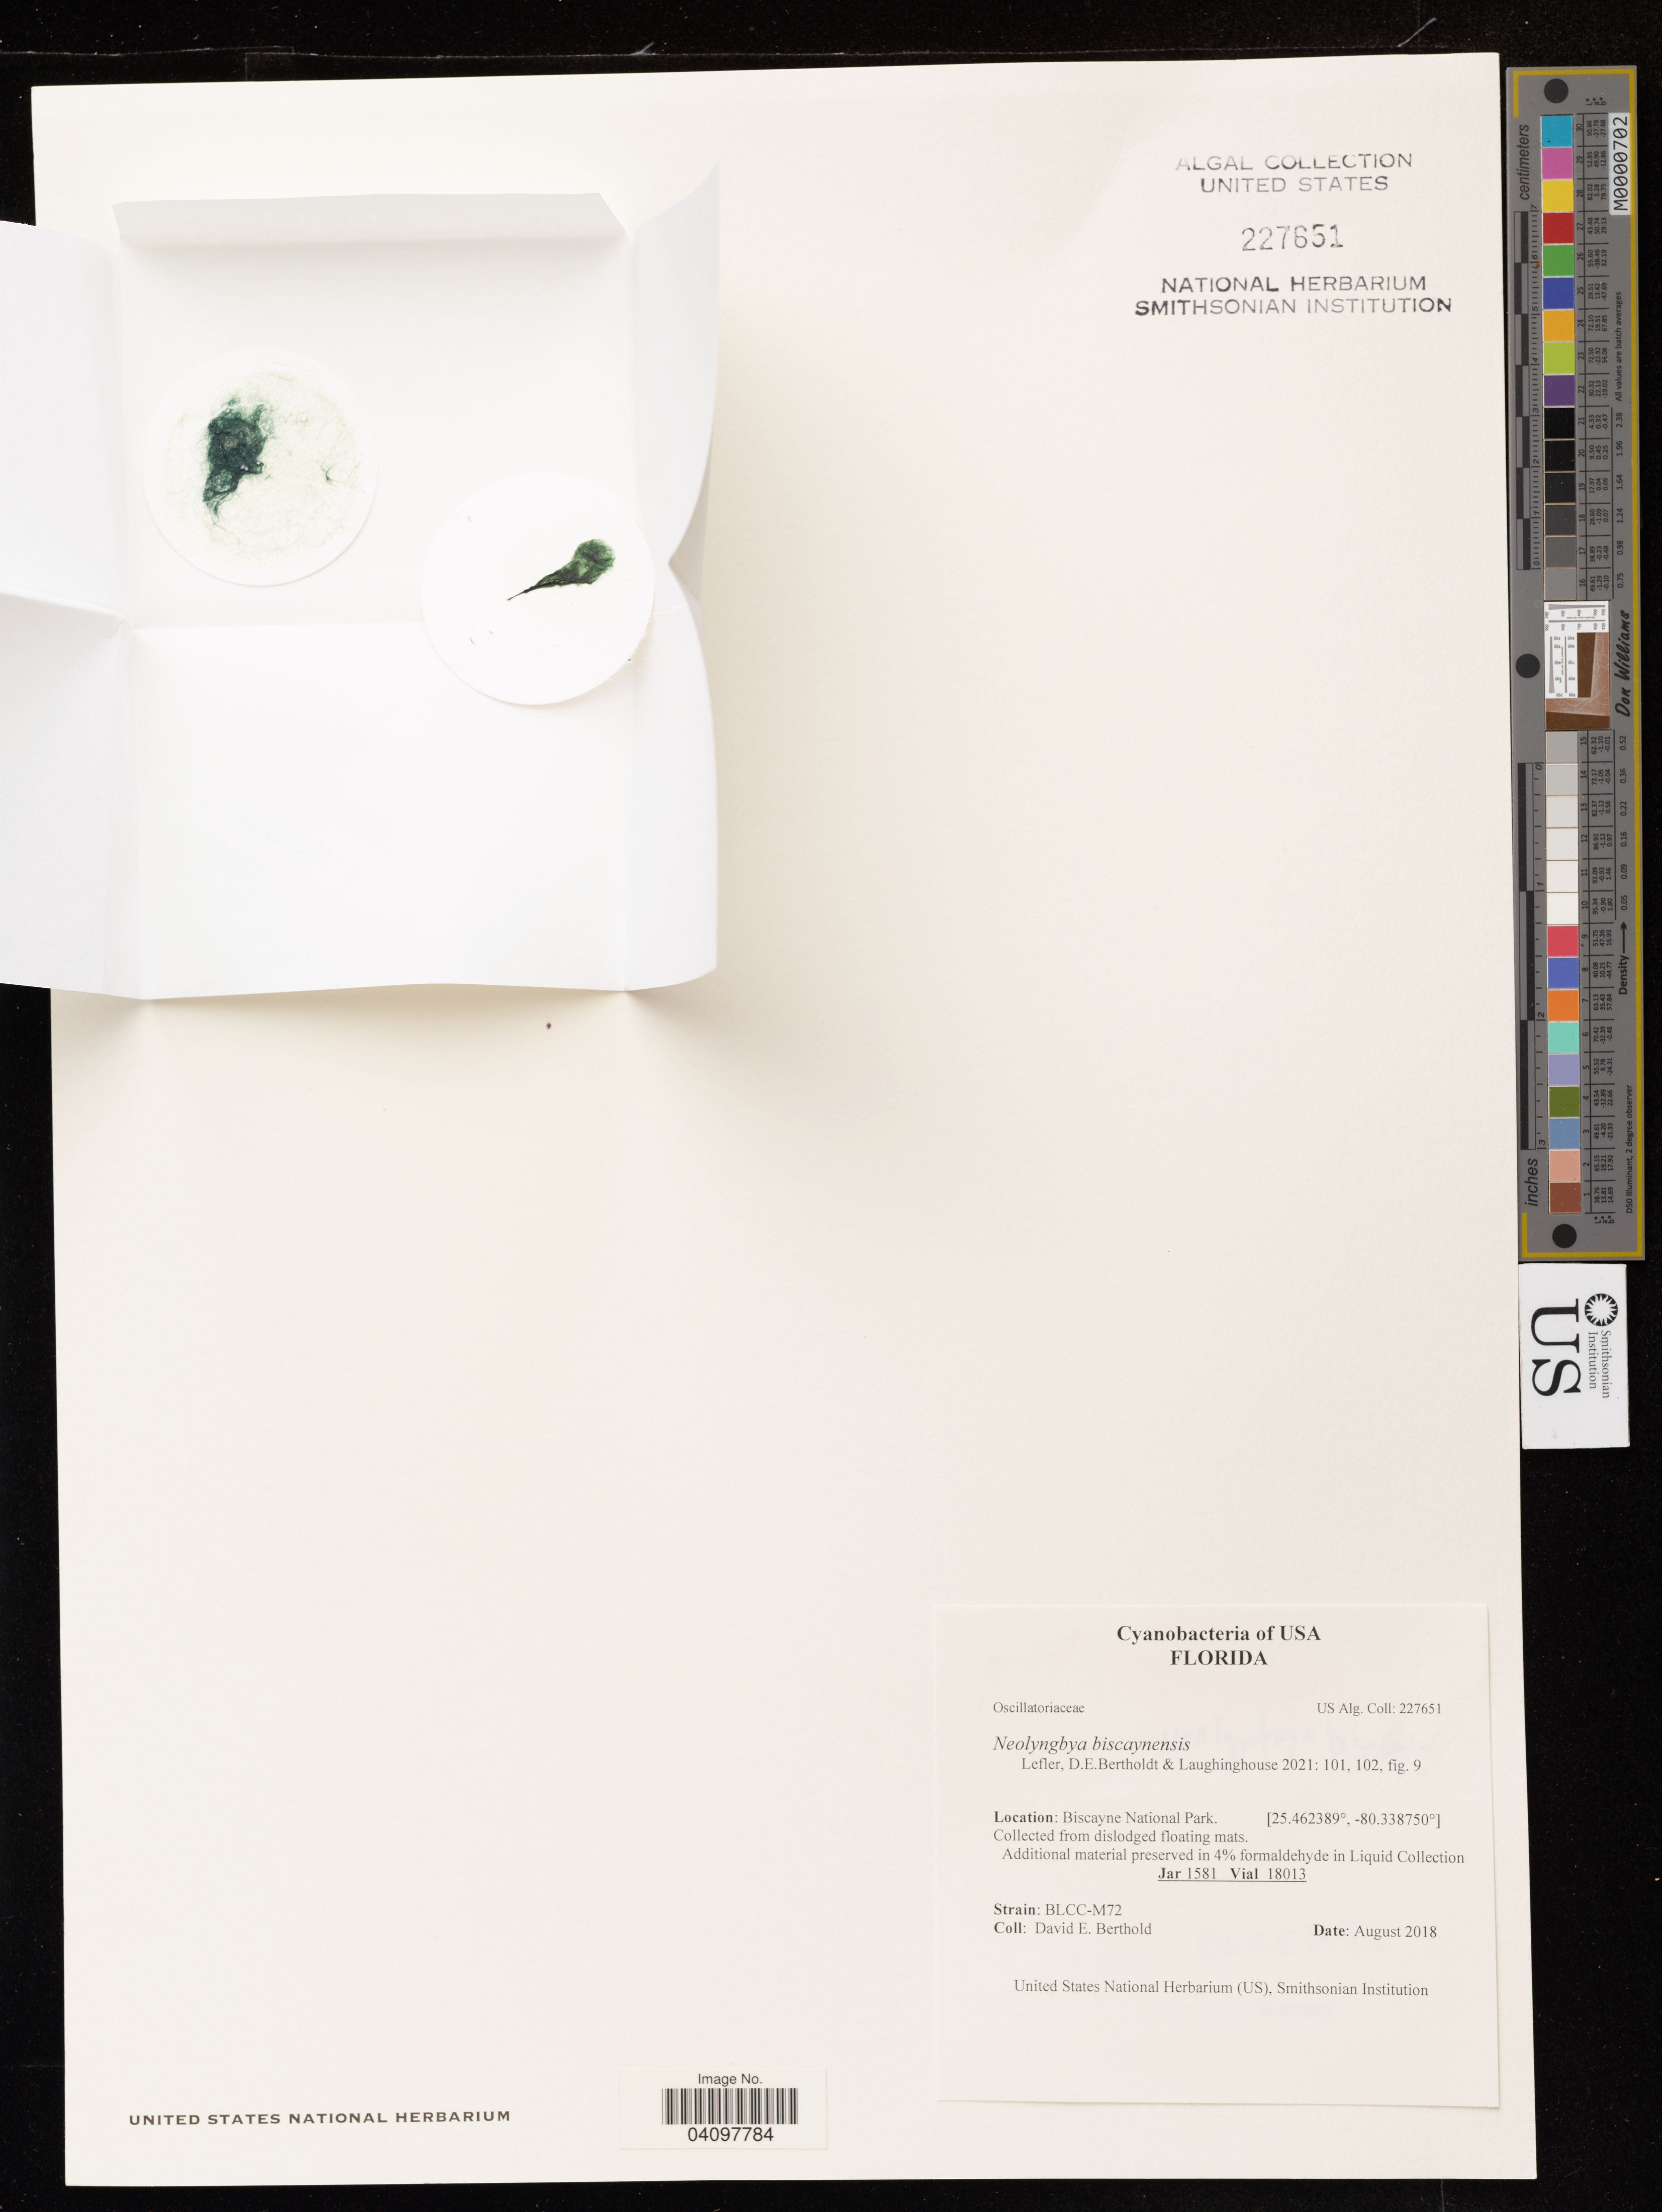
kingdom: Bacteria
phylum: Cyanobacteria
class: Cyanobacteriia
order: Cyanobacteriales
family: Microcoleaceae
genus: Neolyngbya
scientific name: Neolyngbya biscaynensis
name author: Lefler et al.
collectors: D. Berthold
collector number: BLCC-M72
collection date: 2018-08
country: United States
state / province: Florida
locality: Biscayne National Park.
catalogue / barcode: US 227651